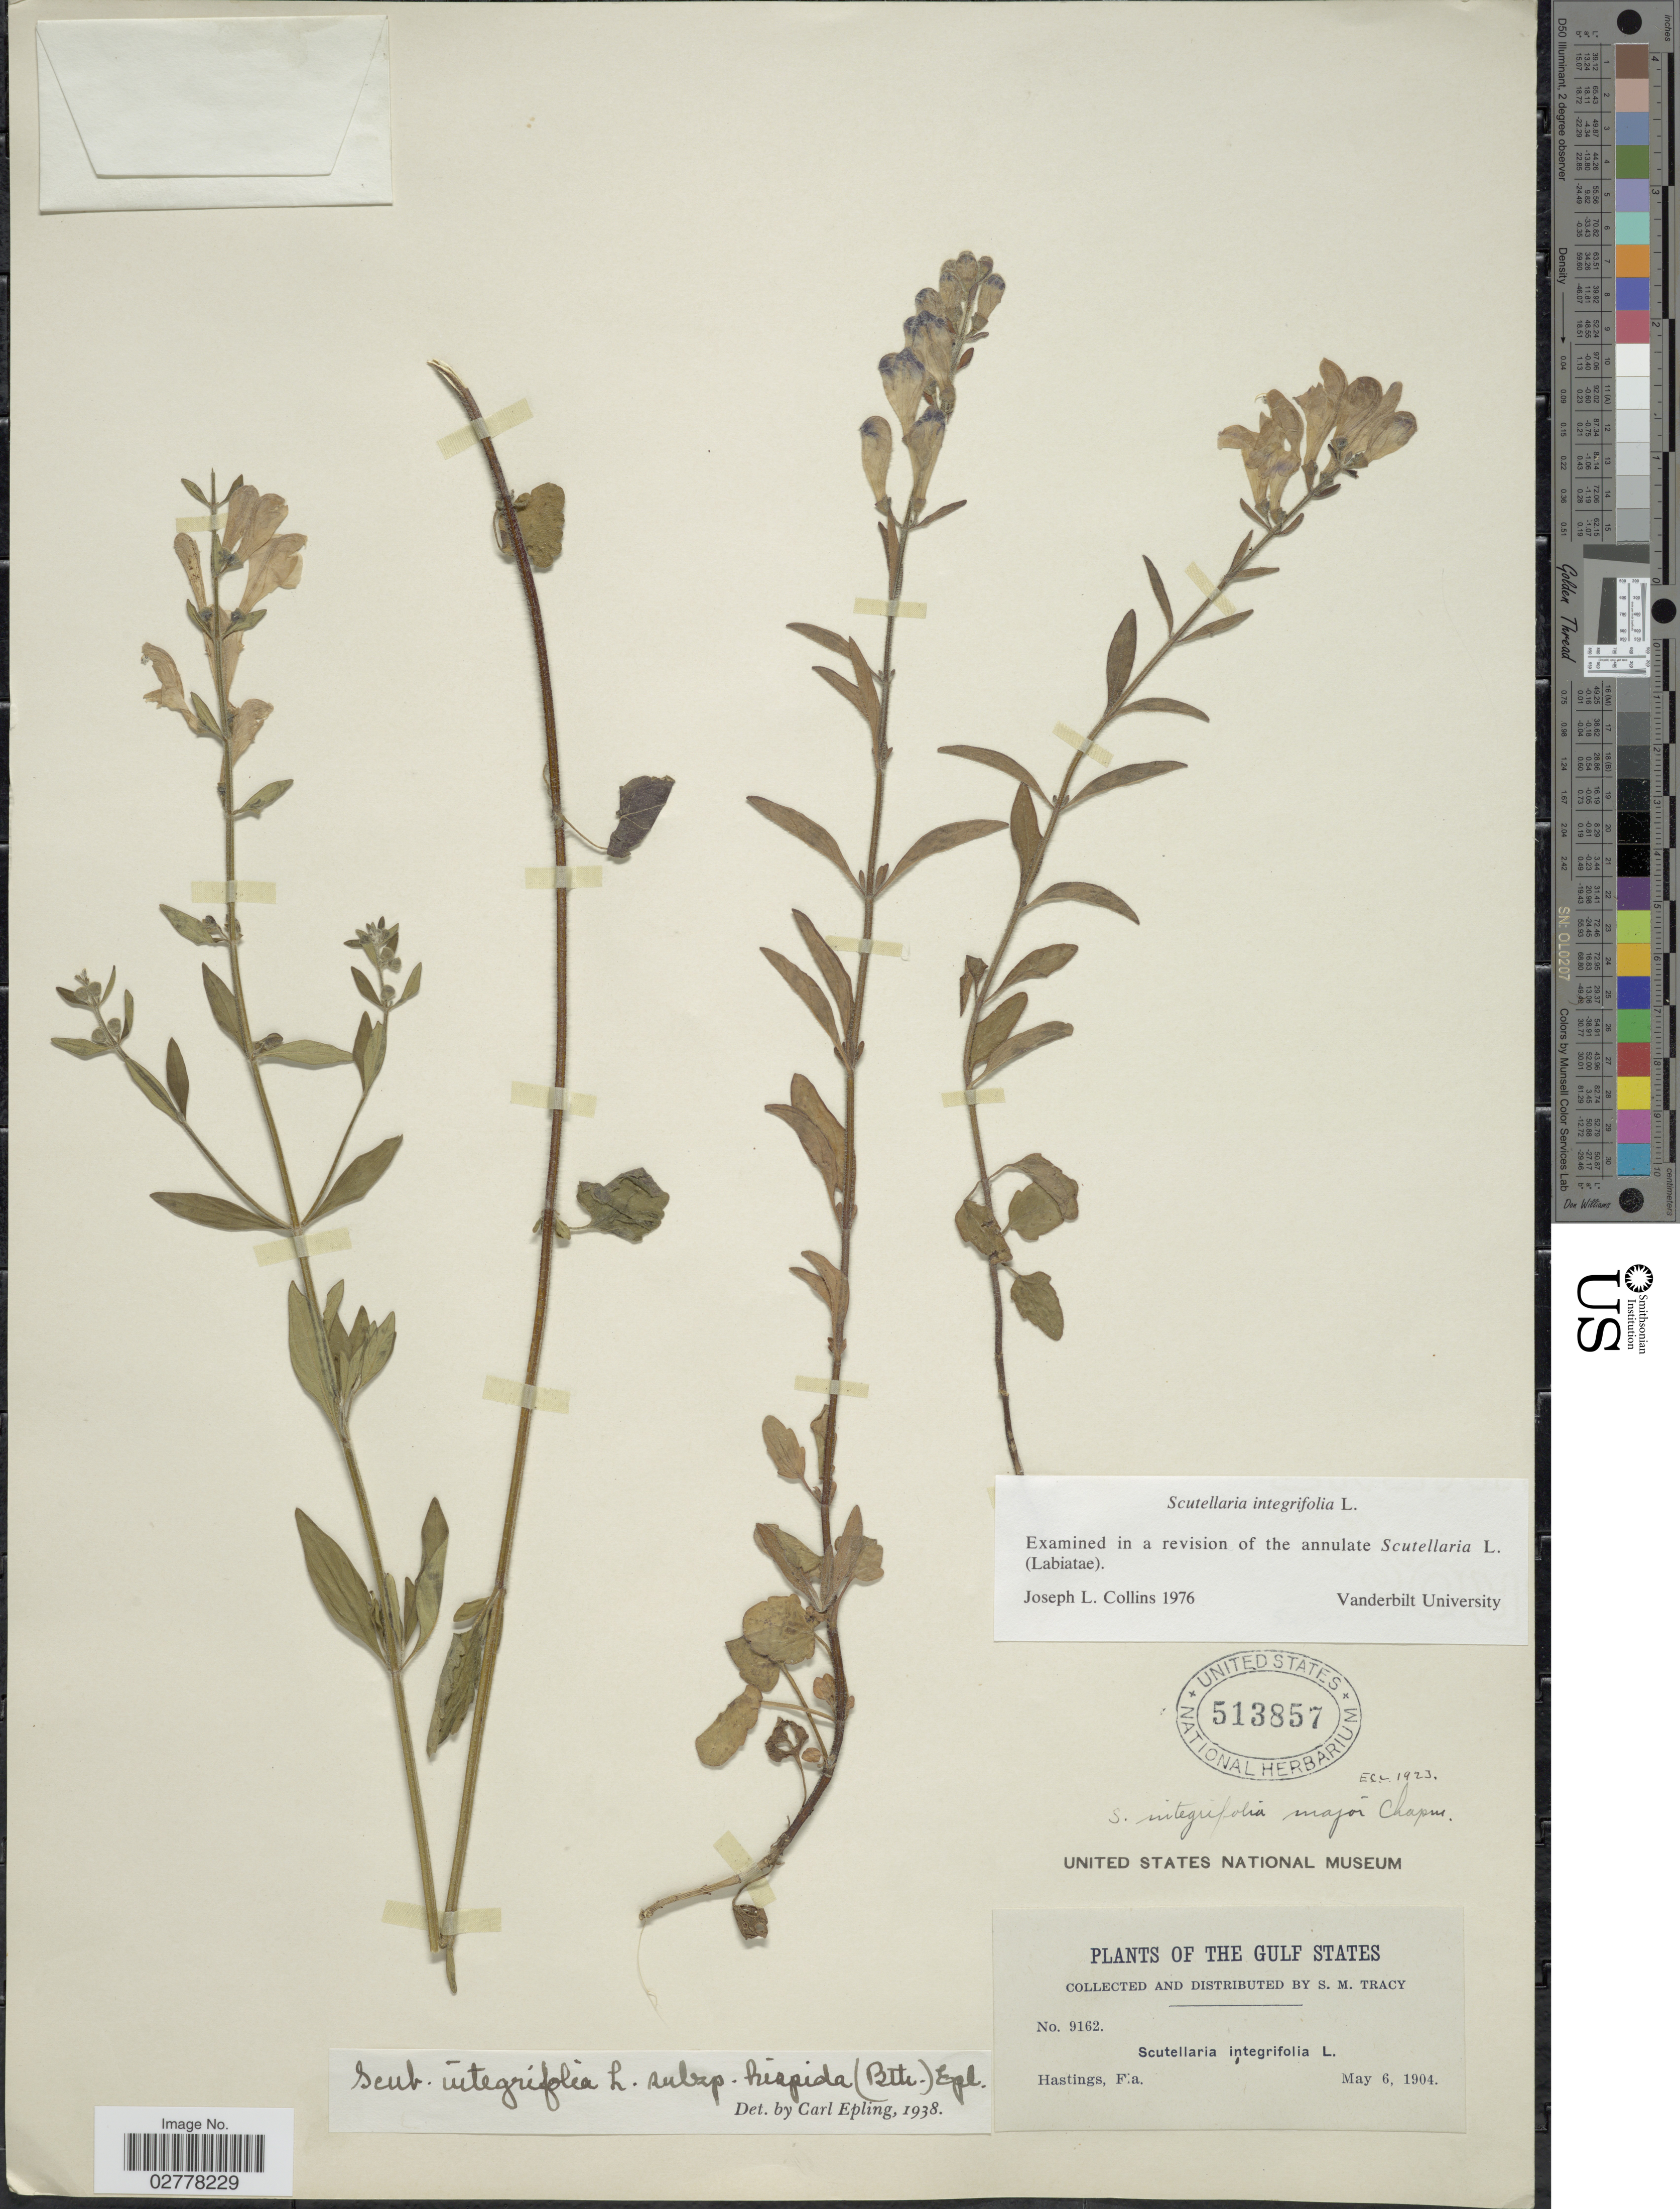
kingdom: Plantae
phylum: Tracheophyta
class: Magnoliopsida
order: Lamiales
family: Lamiaceae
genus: Scutellaria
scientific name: Scutellaria integrifolia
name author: L.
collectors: S. M. Tracy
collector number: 9162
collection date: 1904-05-06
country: United States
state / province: Florida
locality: The Gulf States. Hastings.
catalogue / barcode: US 513857